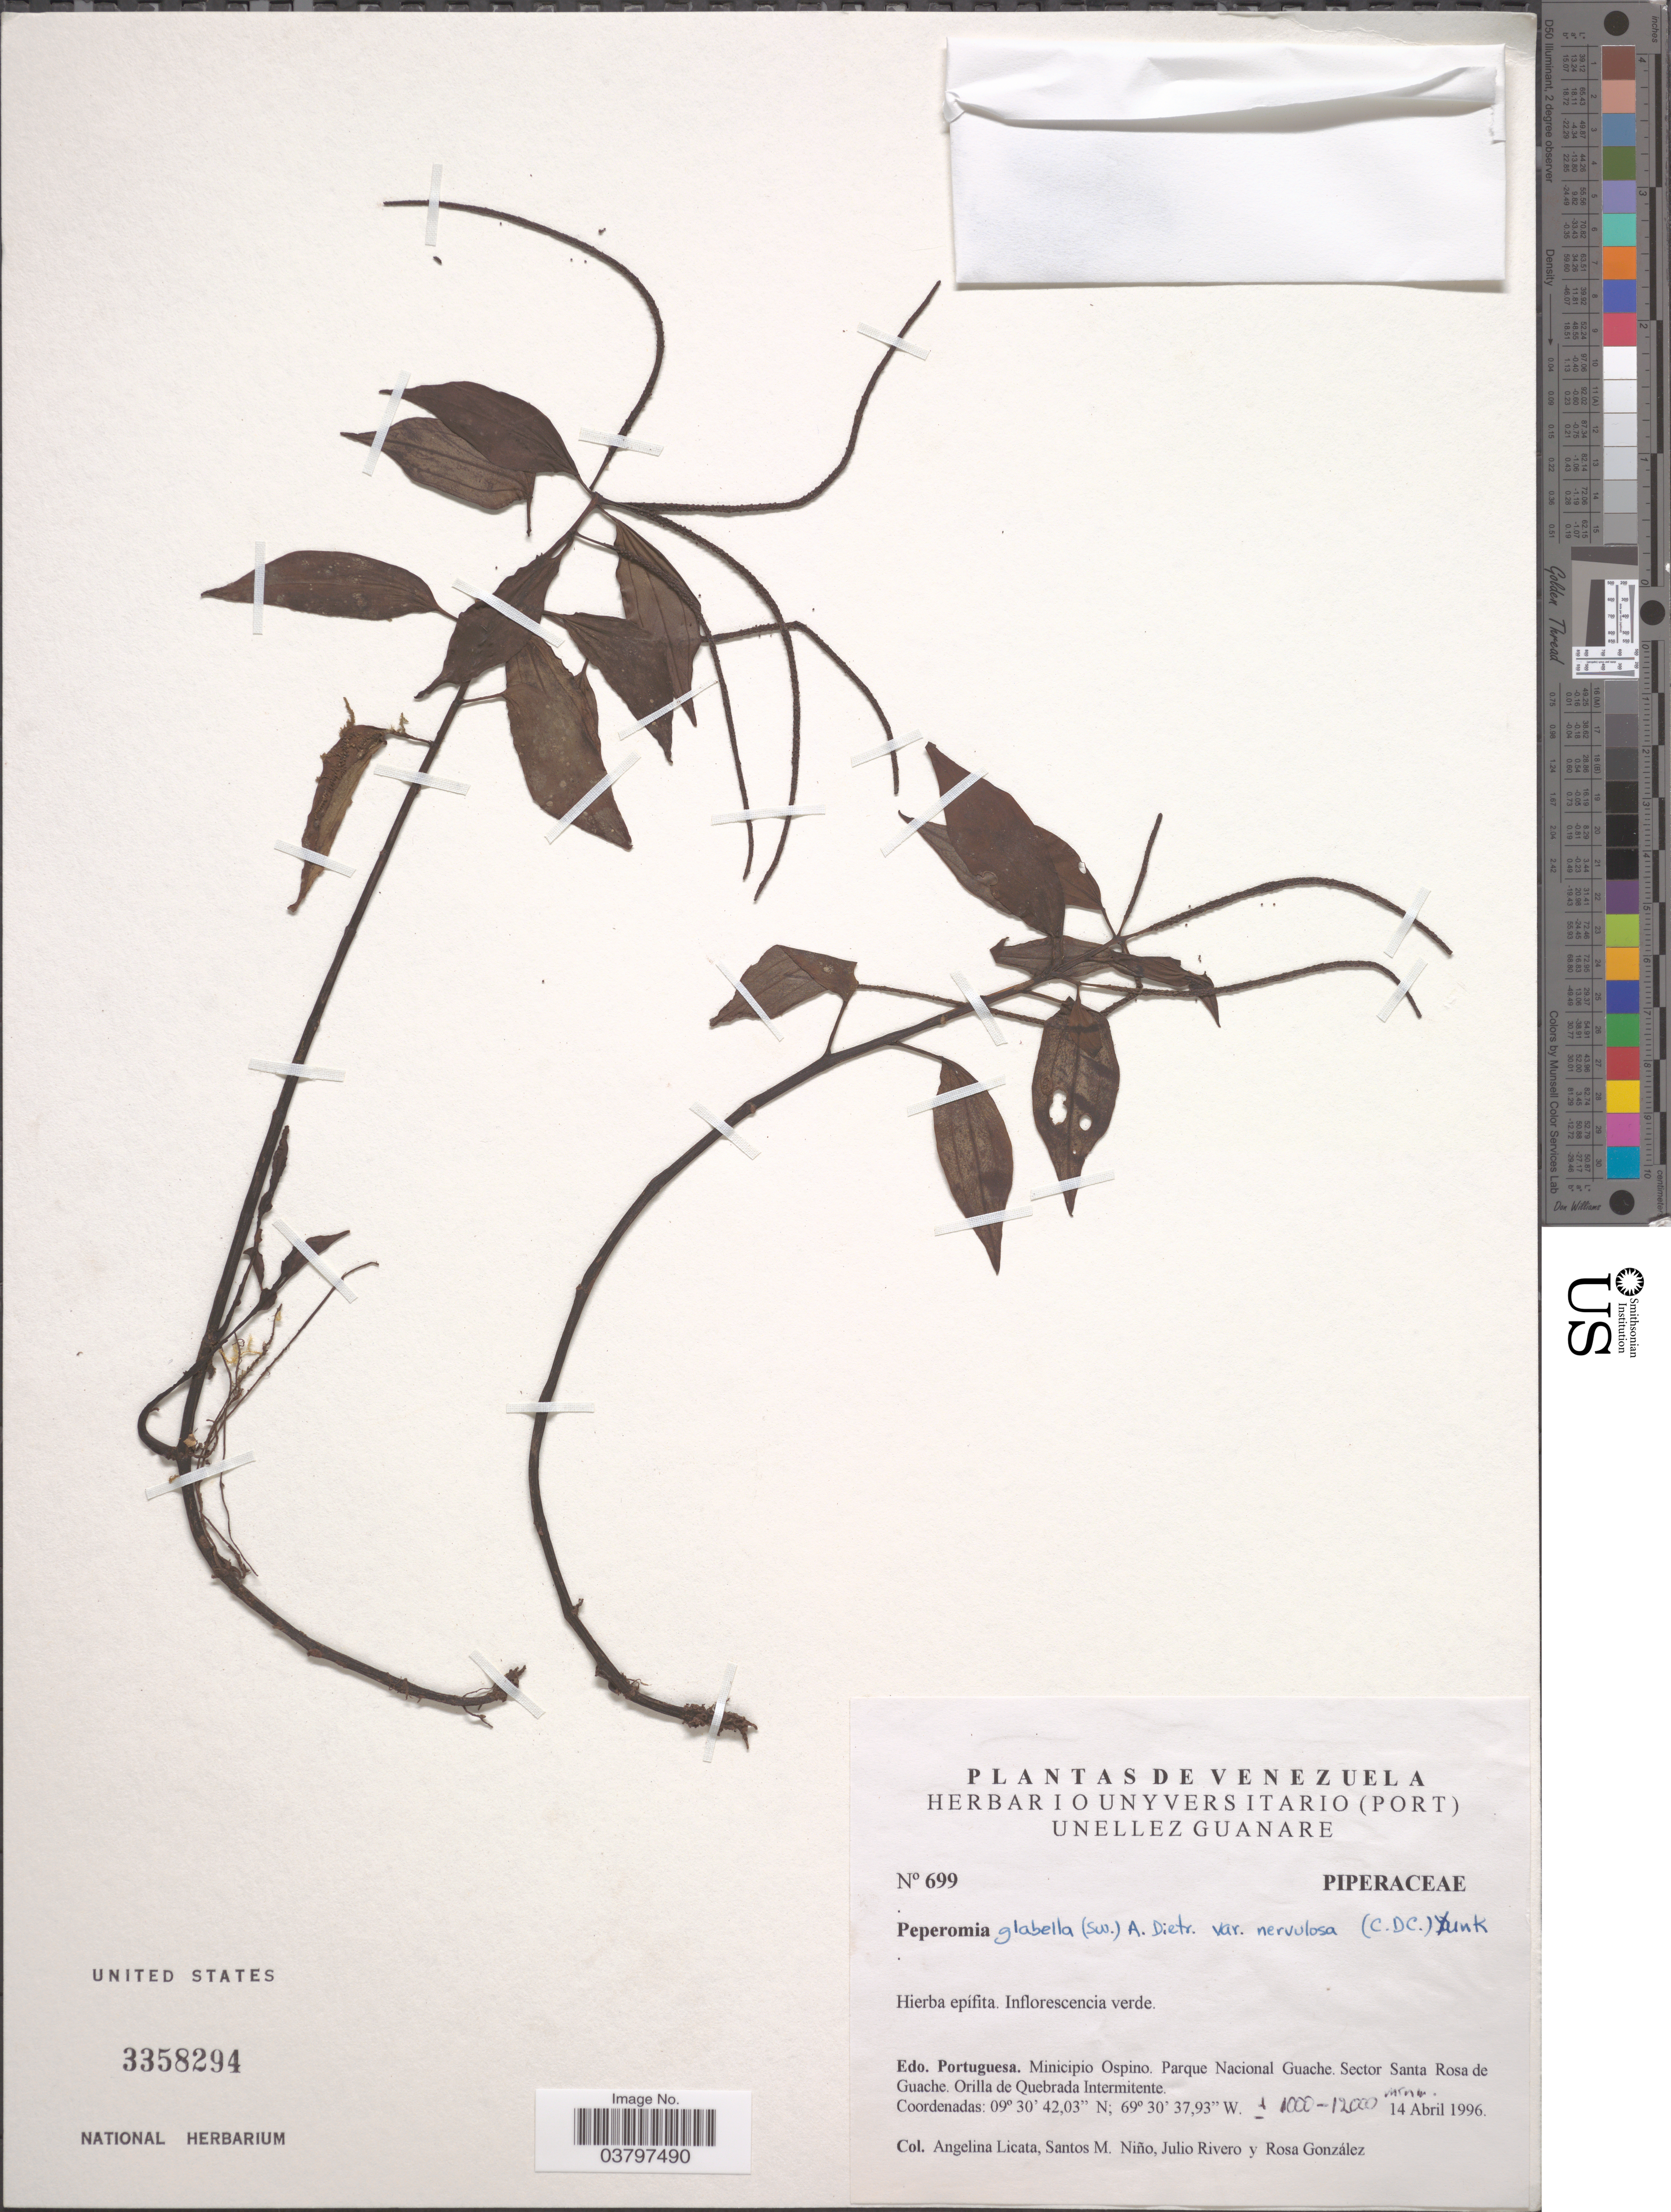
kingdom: Plantae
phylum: Tracheophyta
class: Magnoliopsida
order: Piperales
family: Piperaceae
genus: Peperomia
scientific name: Peperomia glabella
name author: (Sw.) A. Dietr.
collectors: A. Licata, S. M. Niño, J. Rivero & R. González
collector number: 699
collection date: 1996-04-14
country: Venezuela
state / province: Portuguesa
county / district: Ospino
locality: Parque Nacional Guache. Sector Santa Rosa de Guache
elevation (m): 1000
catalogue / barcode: US 3358294